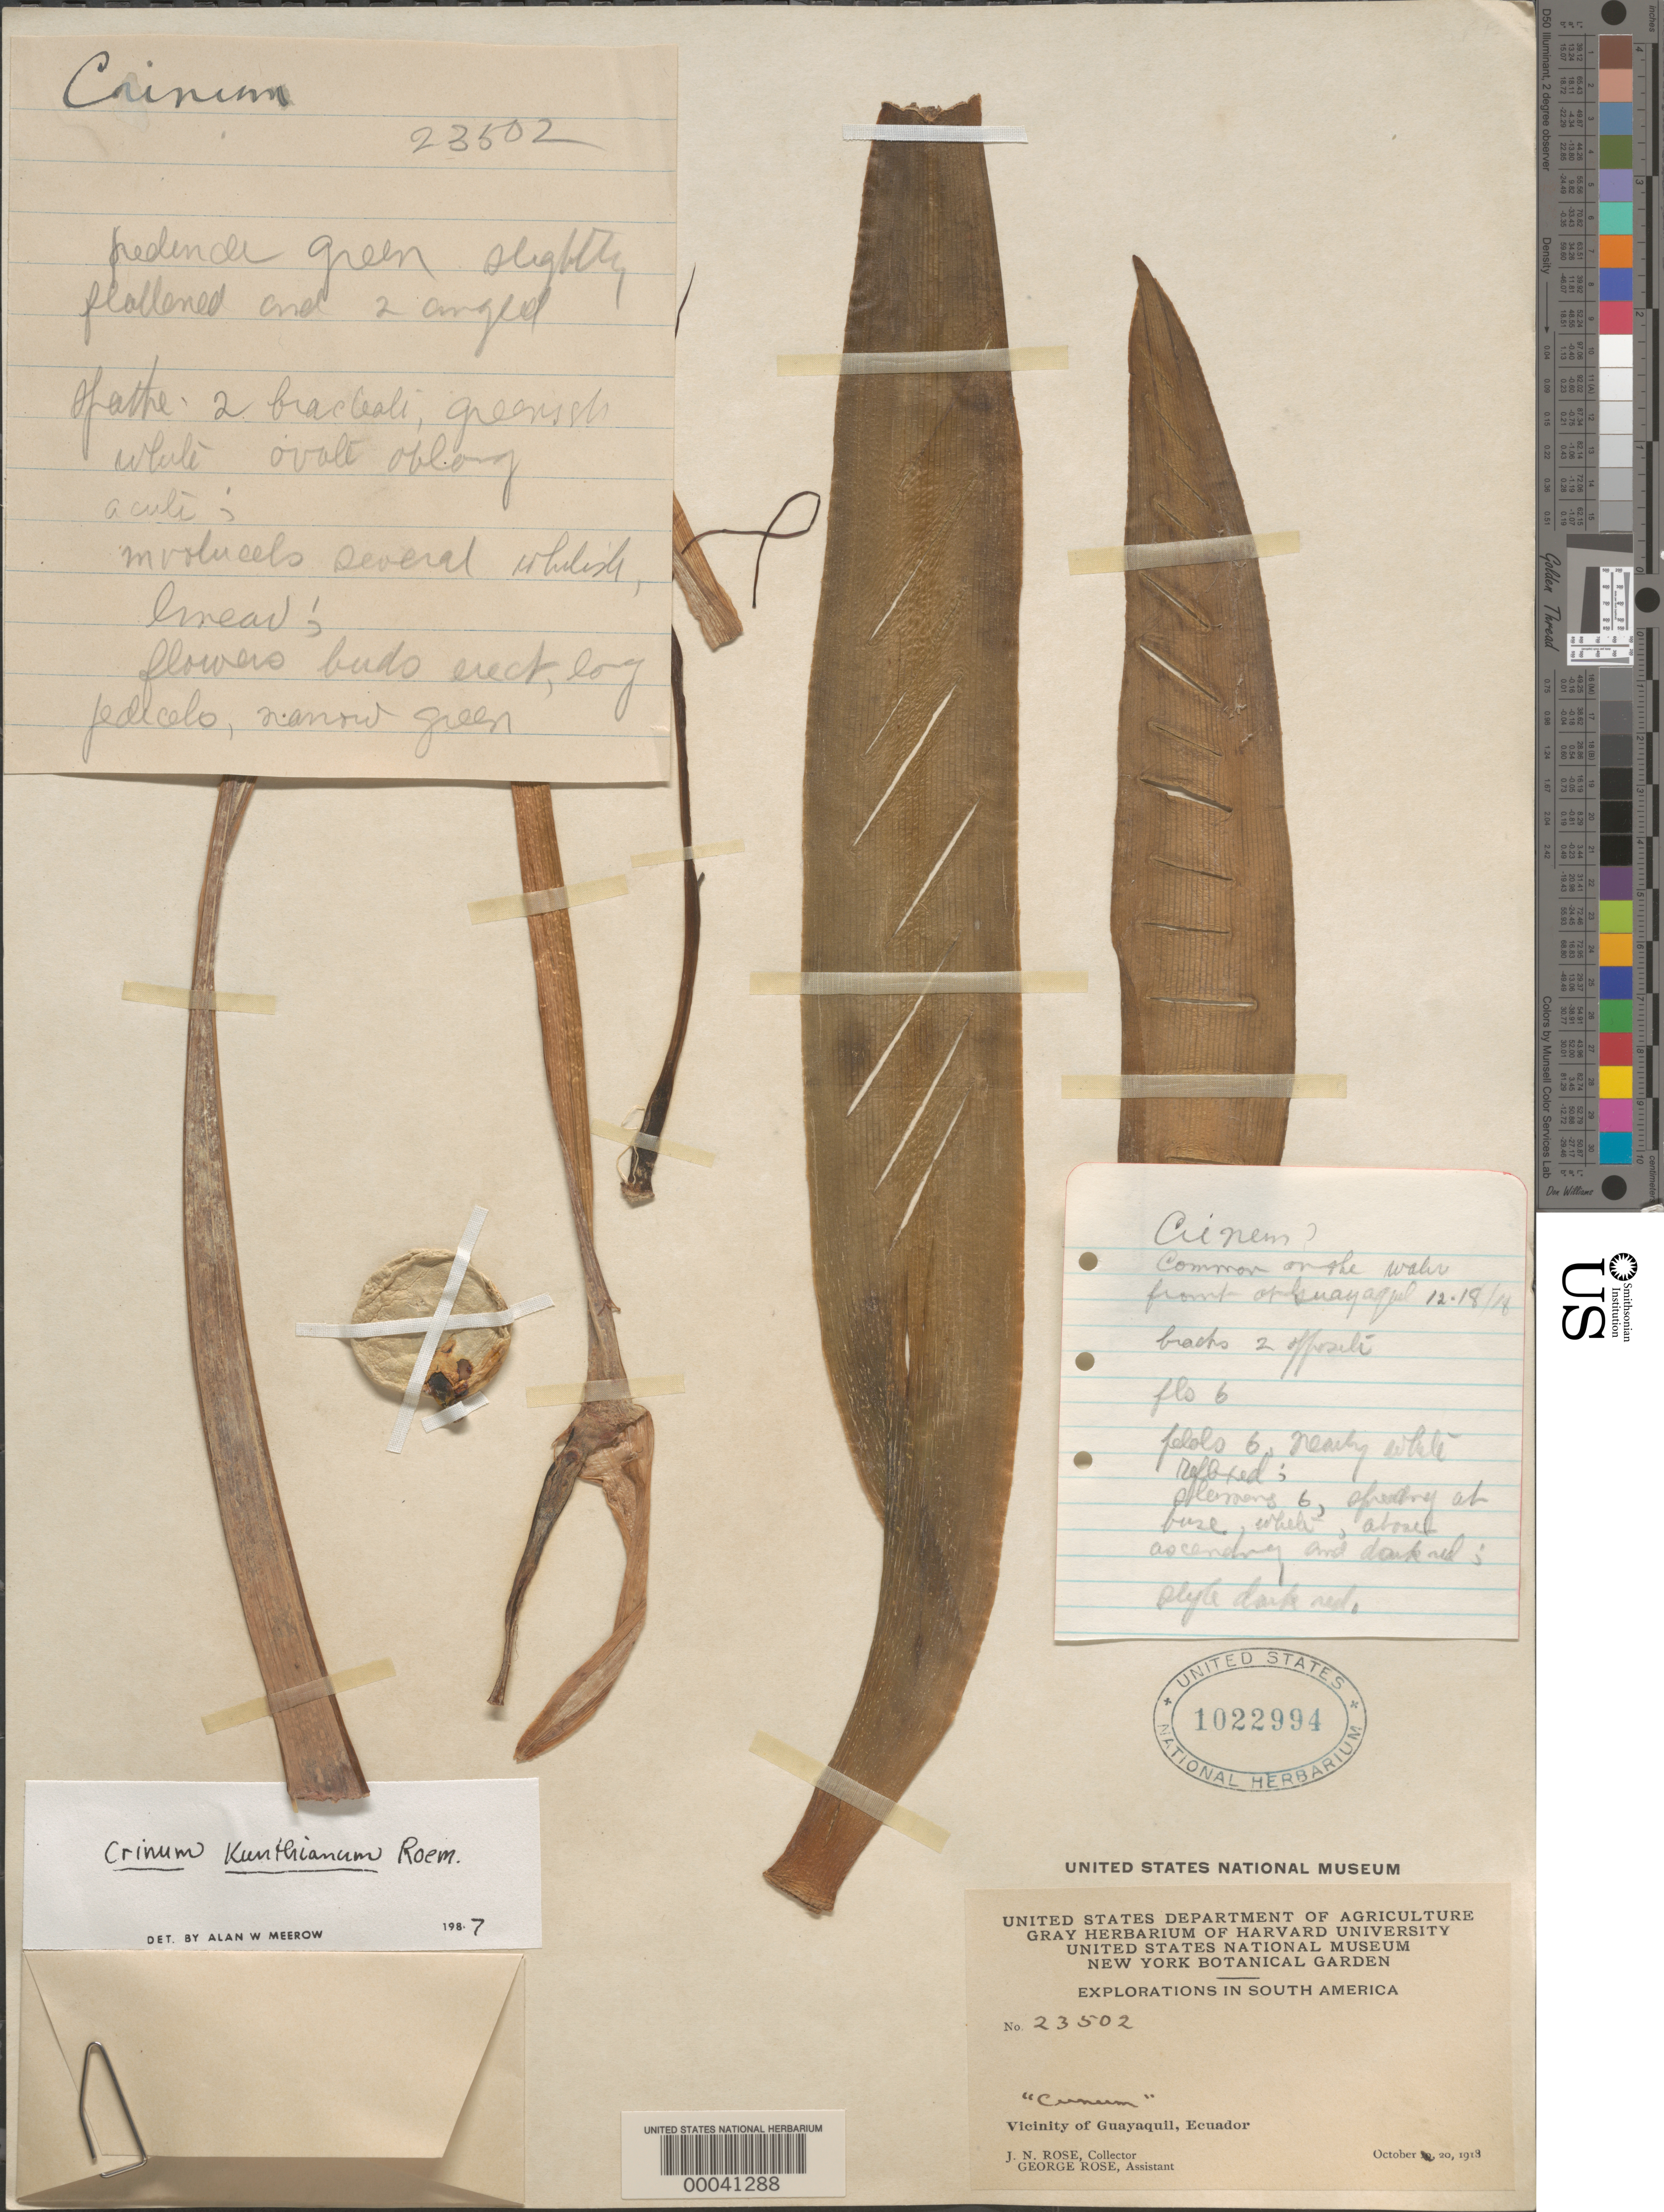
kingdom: Plantae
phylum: Tracheophyta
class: Liliopsida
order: Asparagales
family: Amaryllidaceae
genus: Crinum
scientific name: Crinum kunthianum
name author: M. Roem.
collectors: J. N. Rose & G. Rose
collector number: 23502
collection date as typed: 20 Oct 1918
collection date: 1918-10-20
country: Ecuador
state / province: Guayas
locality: Guayaquil, Haciendo Bonchna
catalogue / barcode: US 1022994